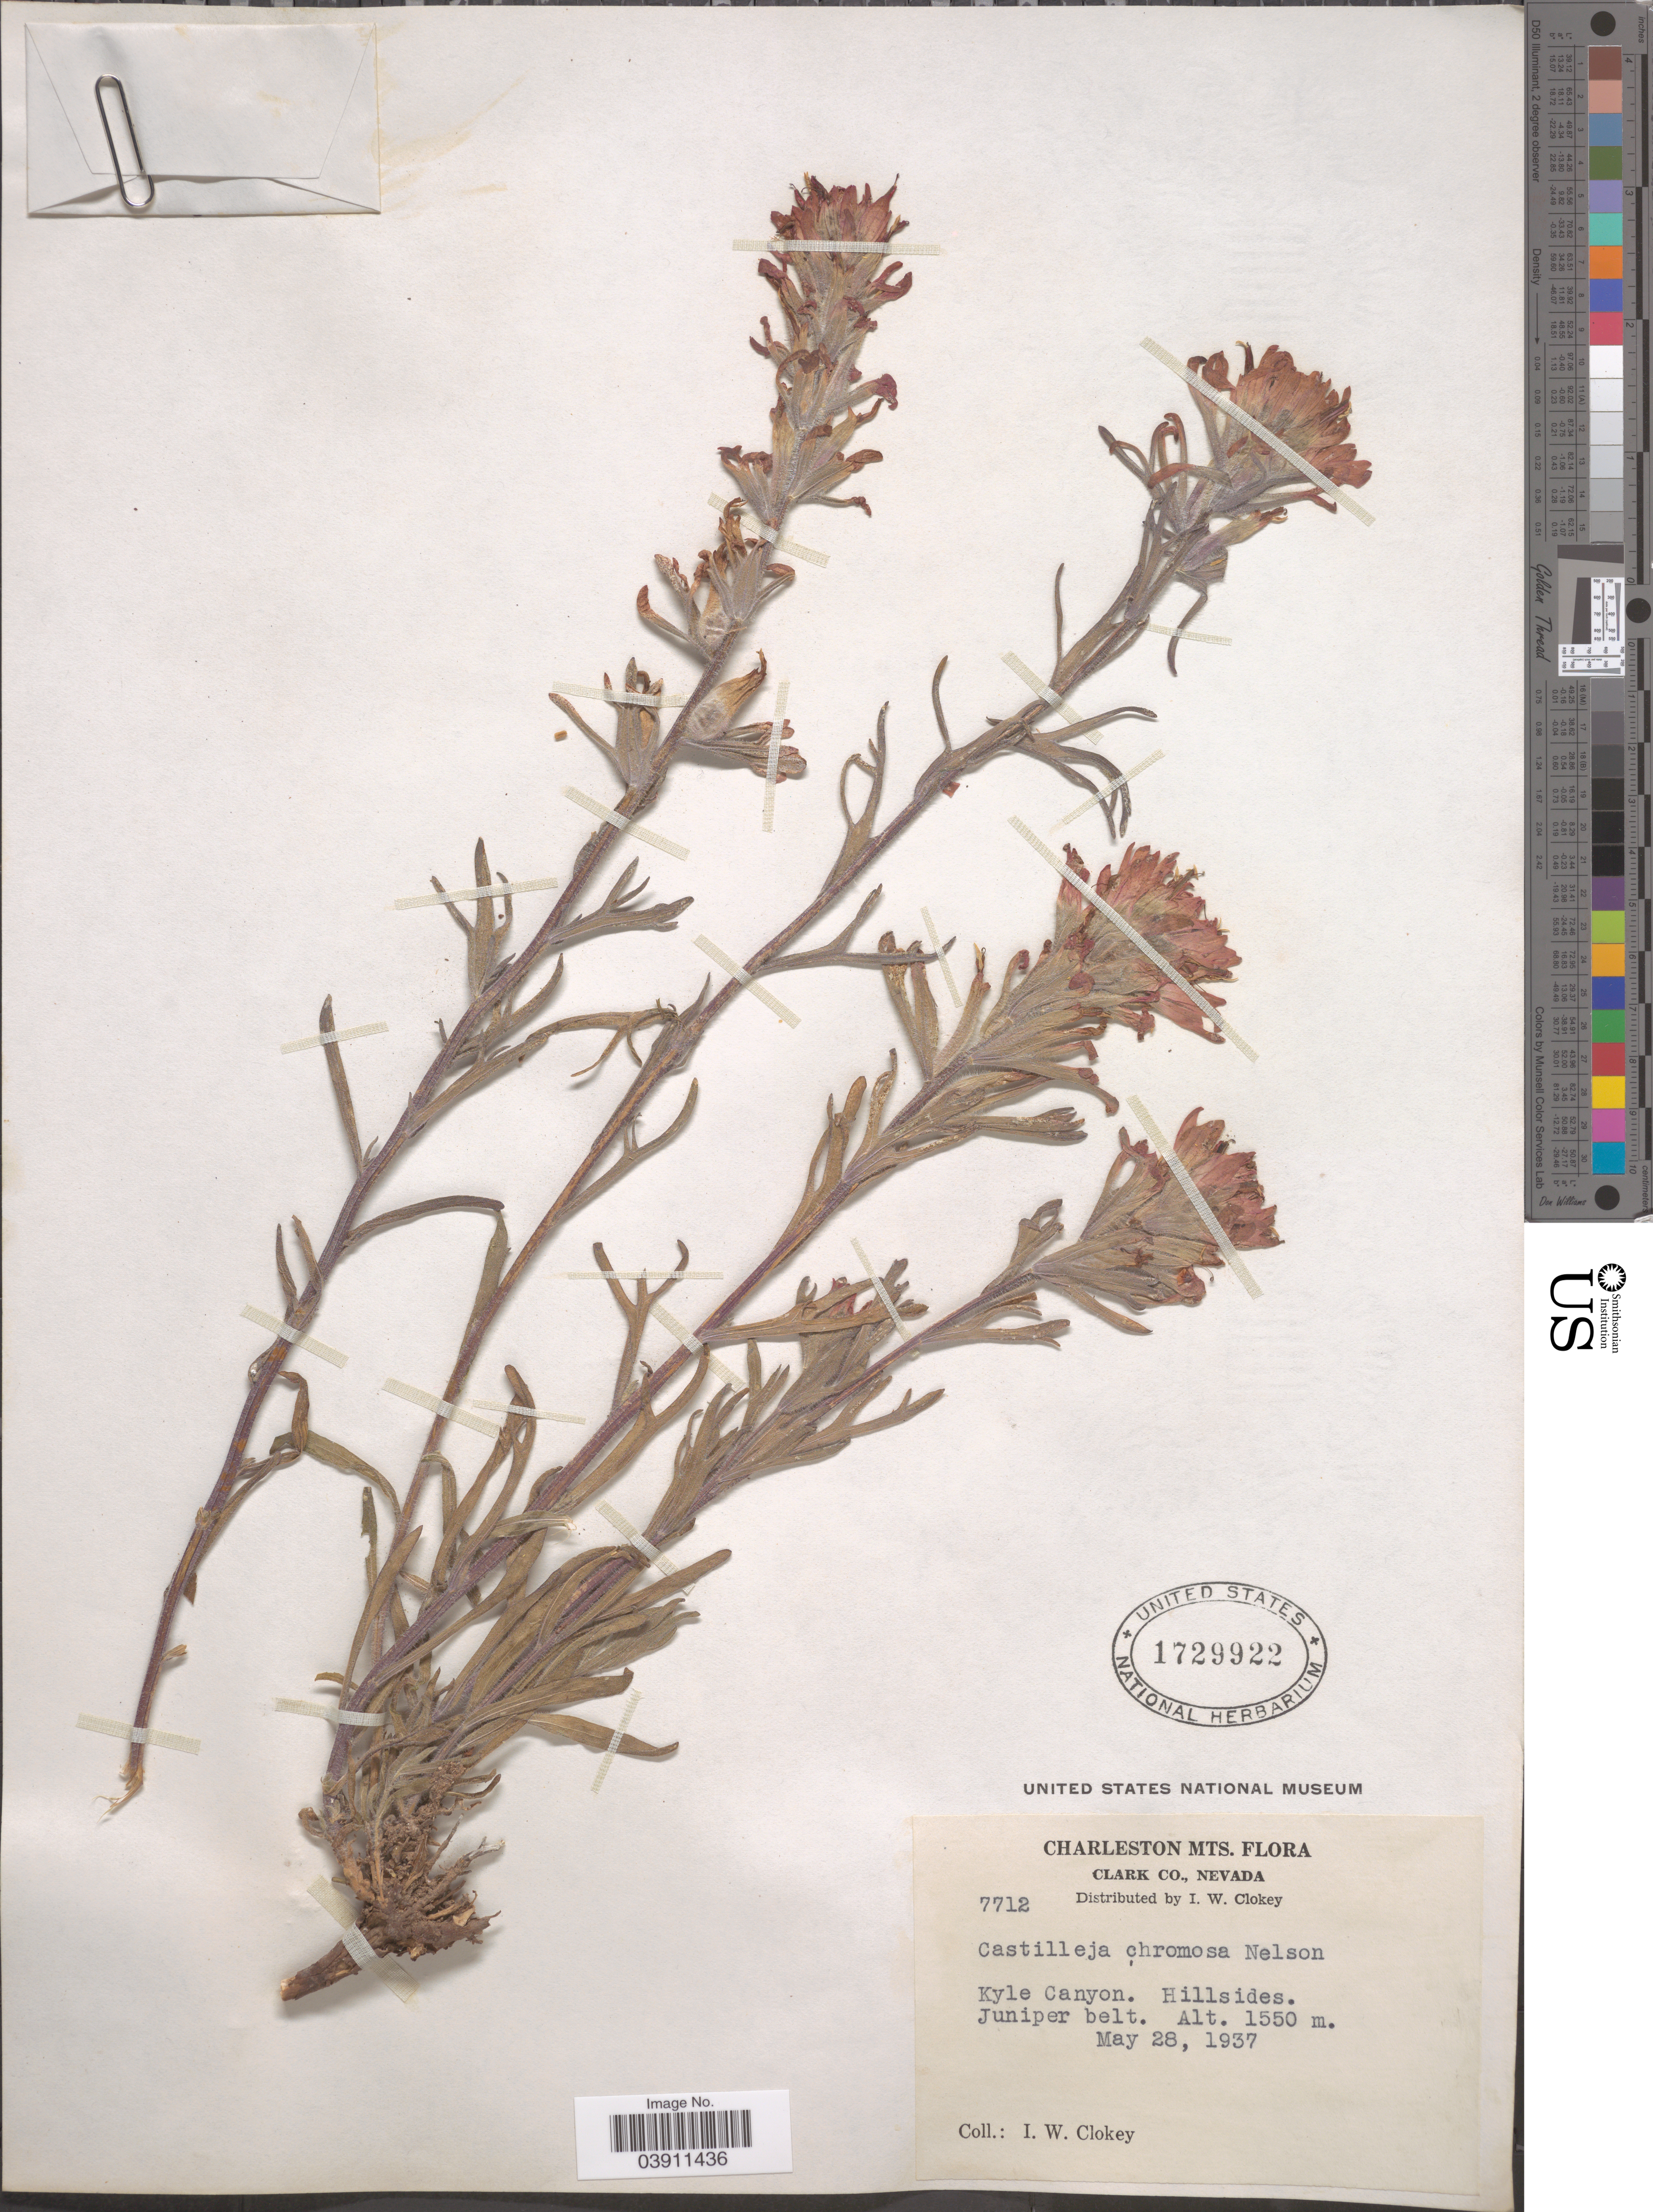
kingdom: Plantae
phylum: Tracheophyta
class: Magnoliopsida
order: Lamiales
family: Orobanchaceae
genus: Castilleja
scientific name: Castilleja chromosa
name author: A. Nelson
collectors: I. W. Clokey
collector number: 7712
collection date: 1937-05-28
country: United States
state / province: Nevada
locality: Charleston Mts. Clark Co. Kyle Canyon. Hillsides. Juniper belt.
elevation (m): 1550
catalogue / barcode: US 1729922